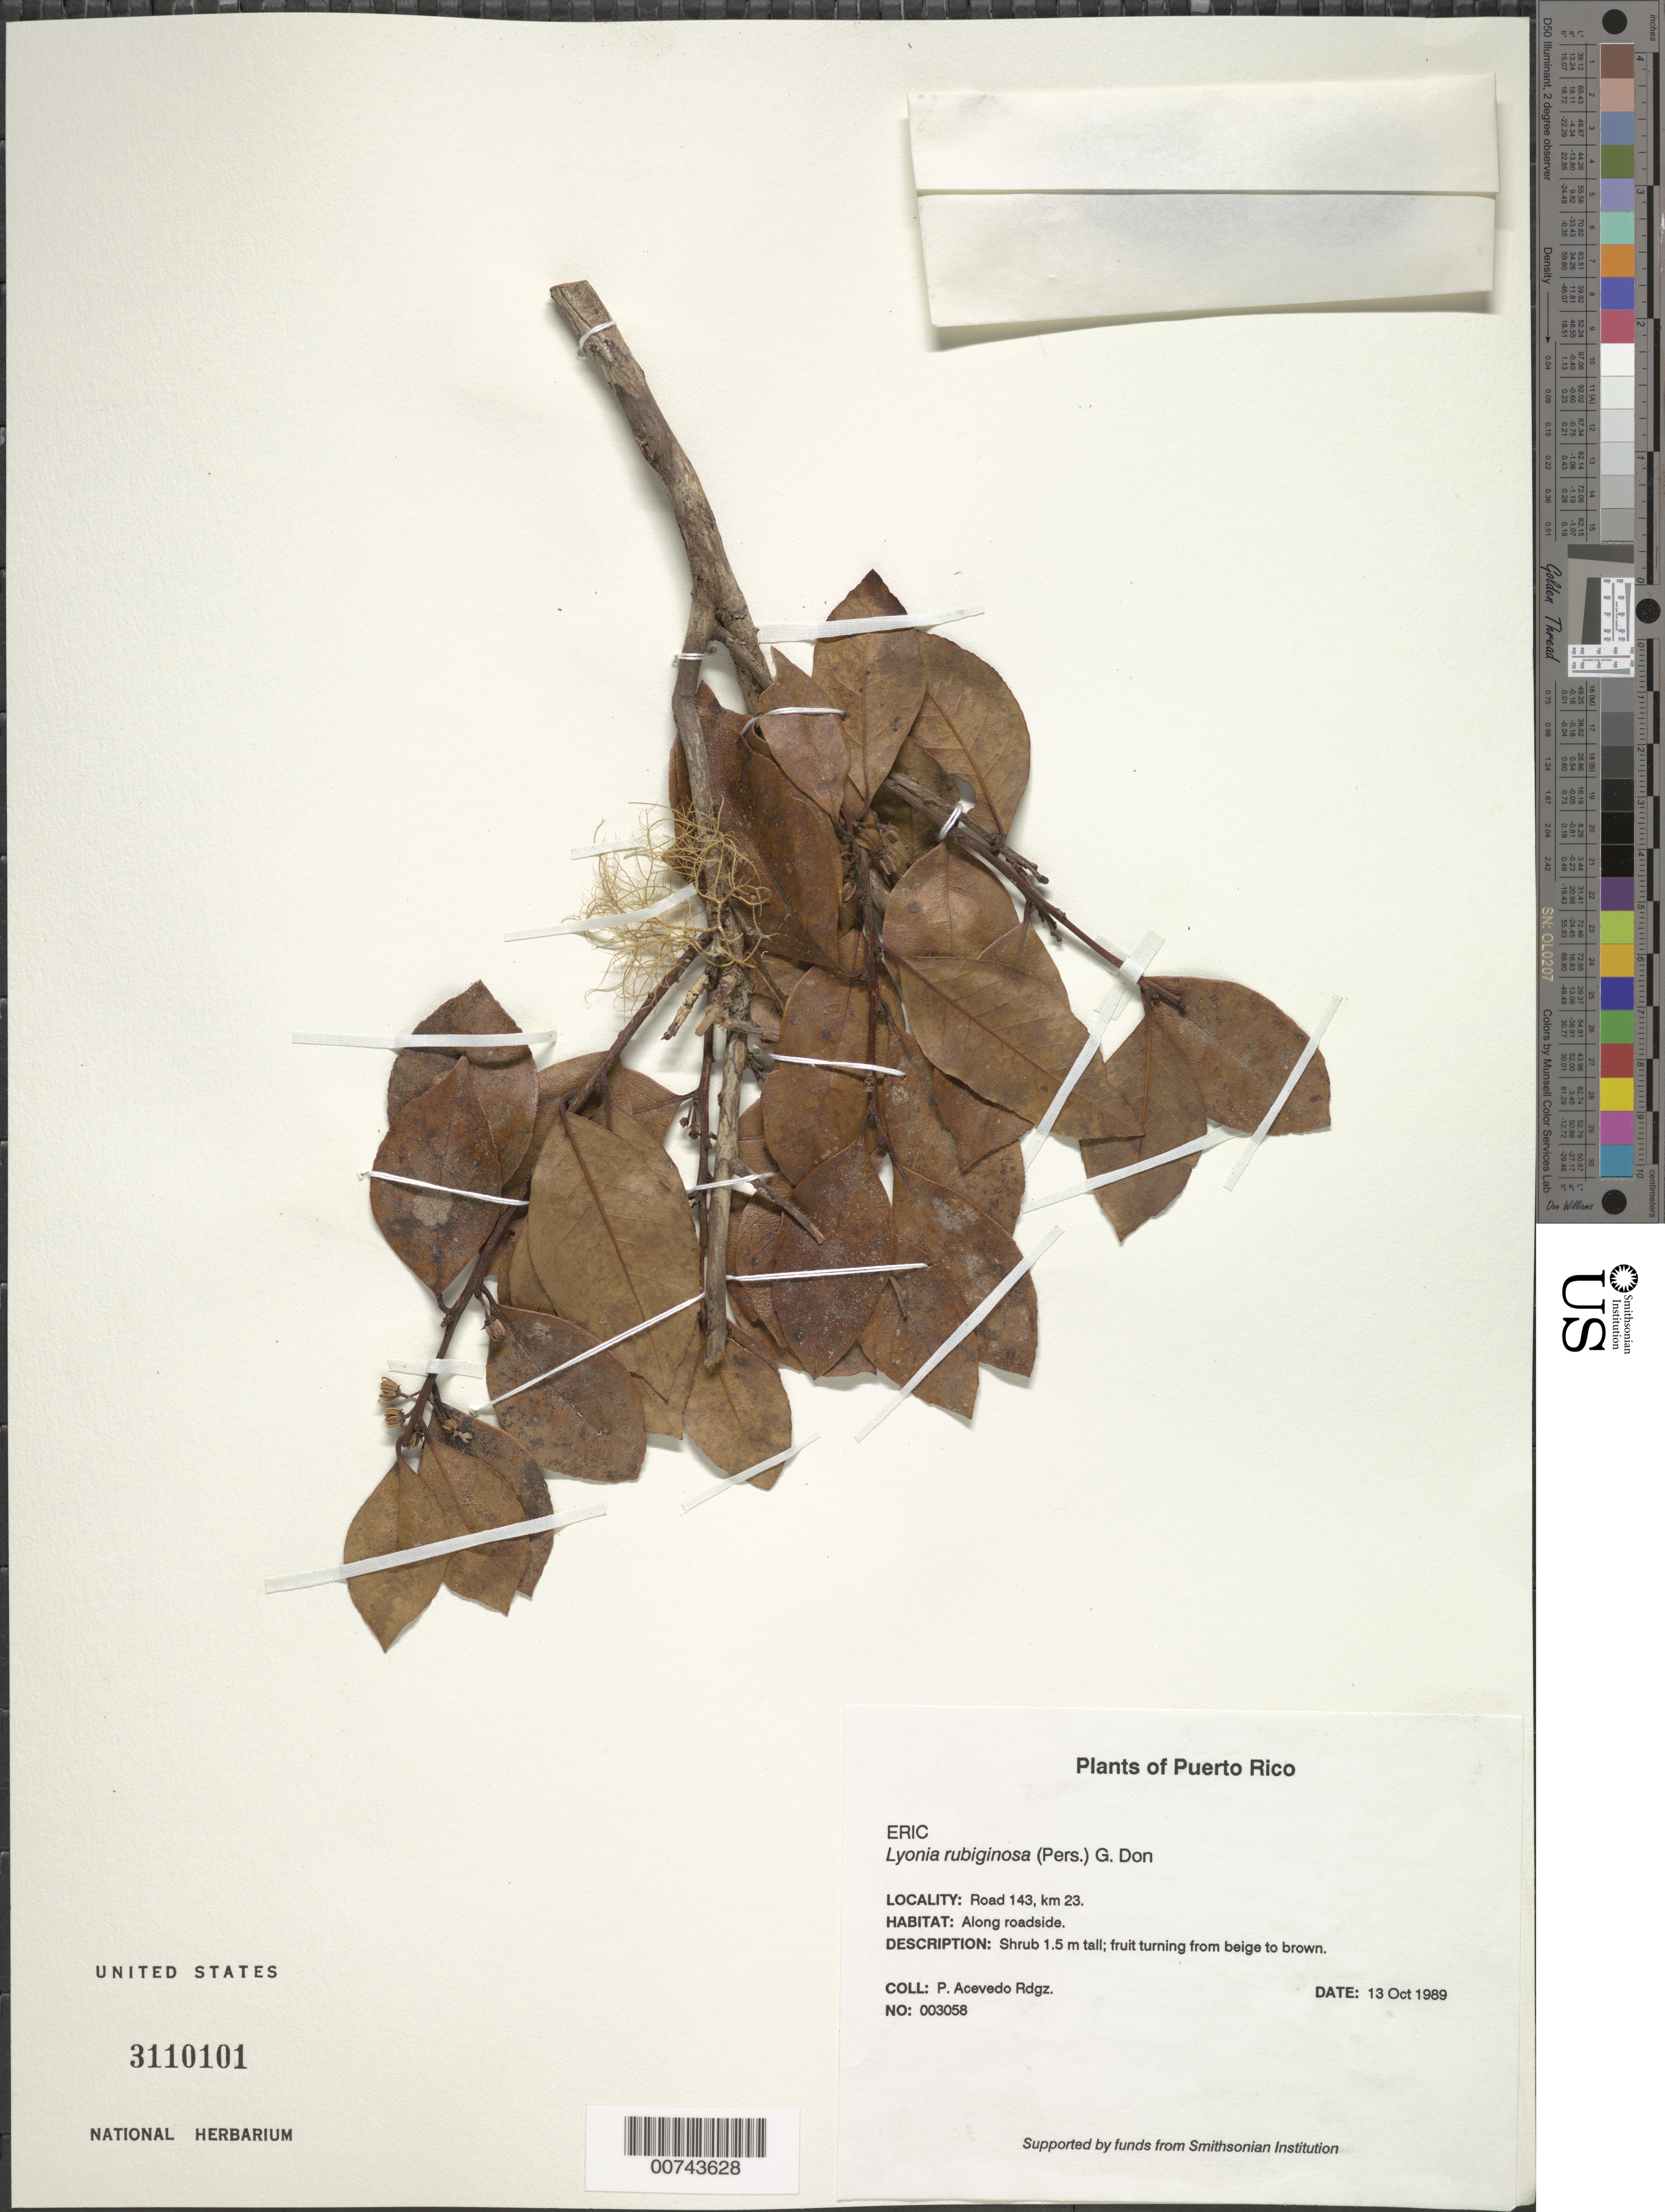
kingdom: Plantae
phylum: Tracheophyta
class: Magnoliopsida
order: Ericales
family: Ericaceae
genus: Lyonia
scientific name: Lyonia rubiginosa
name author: (Pers.) G. Don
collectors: P. Acevedo-Rodr.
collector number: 3058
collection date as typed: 13 Oct 1989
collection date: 1989-10-13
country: Puerto Rico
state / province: Jayuya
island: Puerto Rico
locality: Jayuya: Road 143, km 19.7.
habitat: Along roadside.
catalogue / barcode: US 3110101